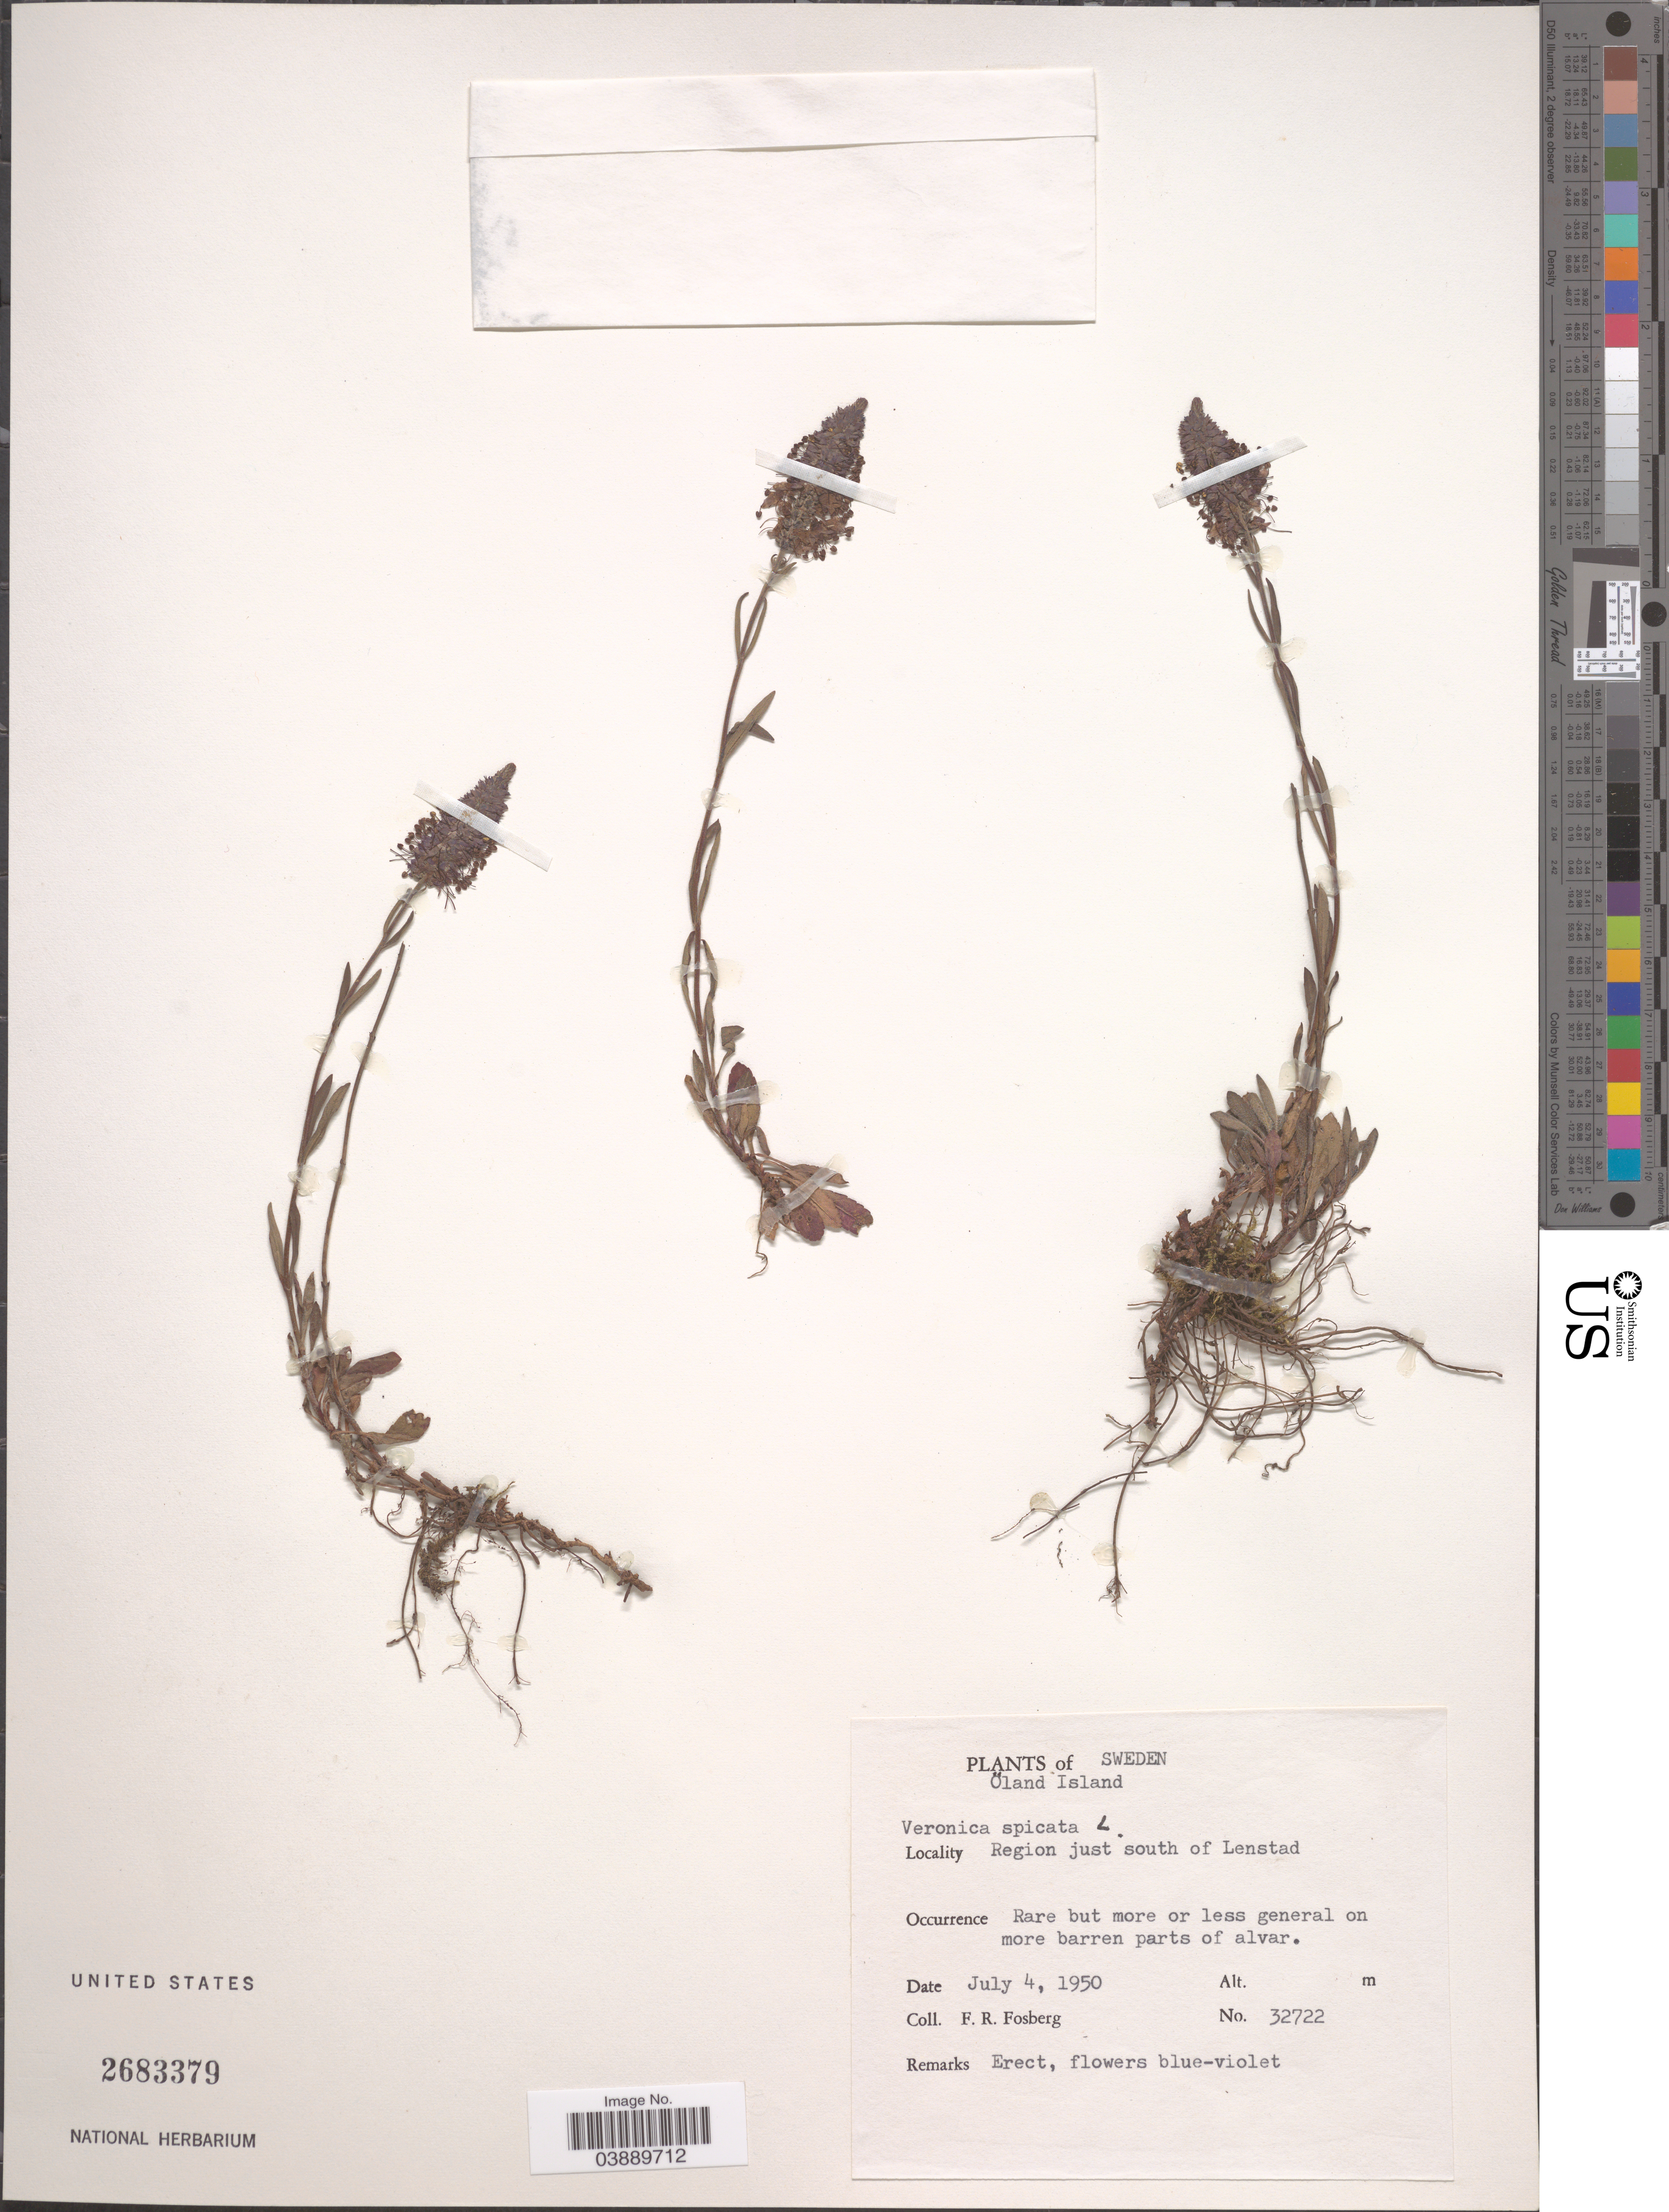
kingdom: Plantae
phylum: Tracheophyta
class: Magnoliopsida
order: Lamiales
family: Plantaginaceae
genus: Veronica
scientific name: Veronica spicata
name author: L.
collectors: F. R. Fosberg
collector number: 32722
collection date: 1950-07-04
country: Sweden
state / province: Kalmar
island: Oland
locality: Öland Island. Region just south of Lenstad.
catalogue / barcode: US 2683379